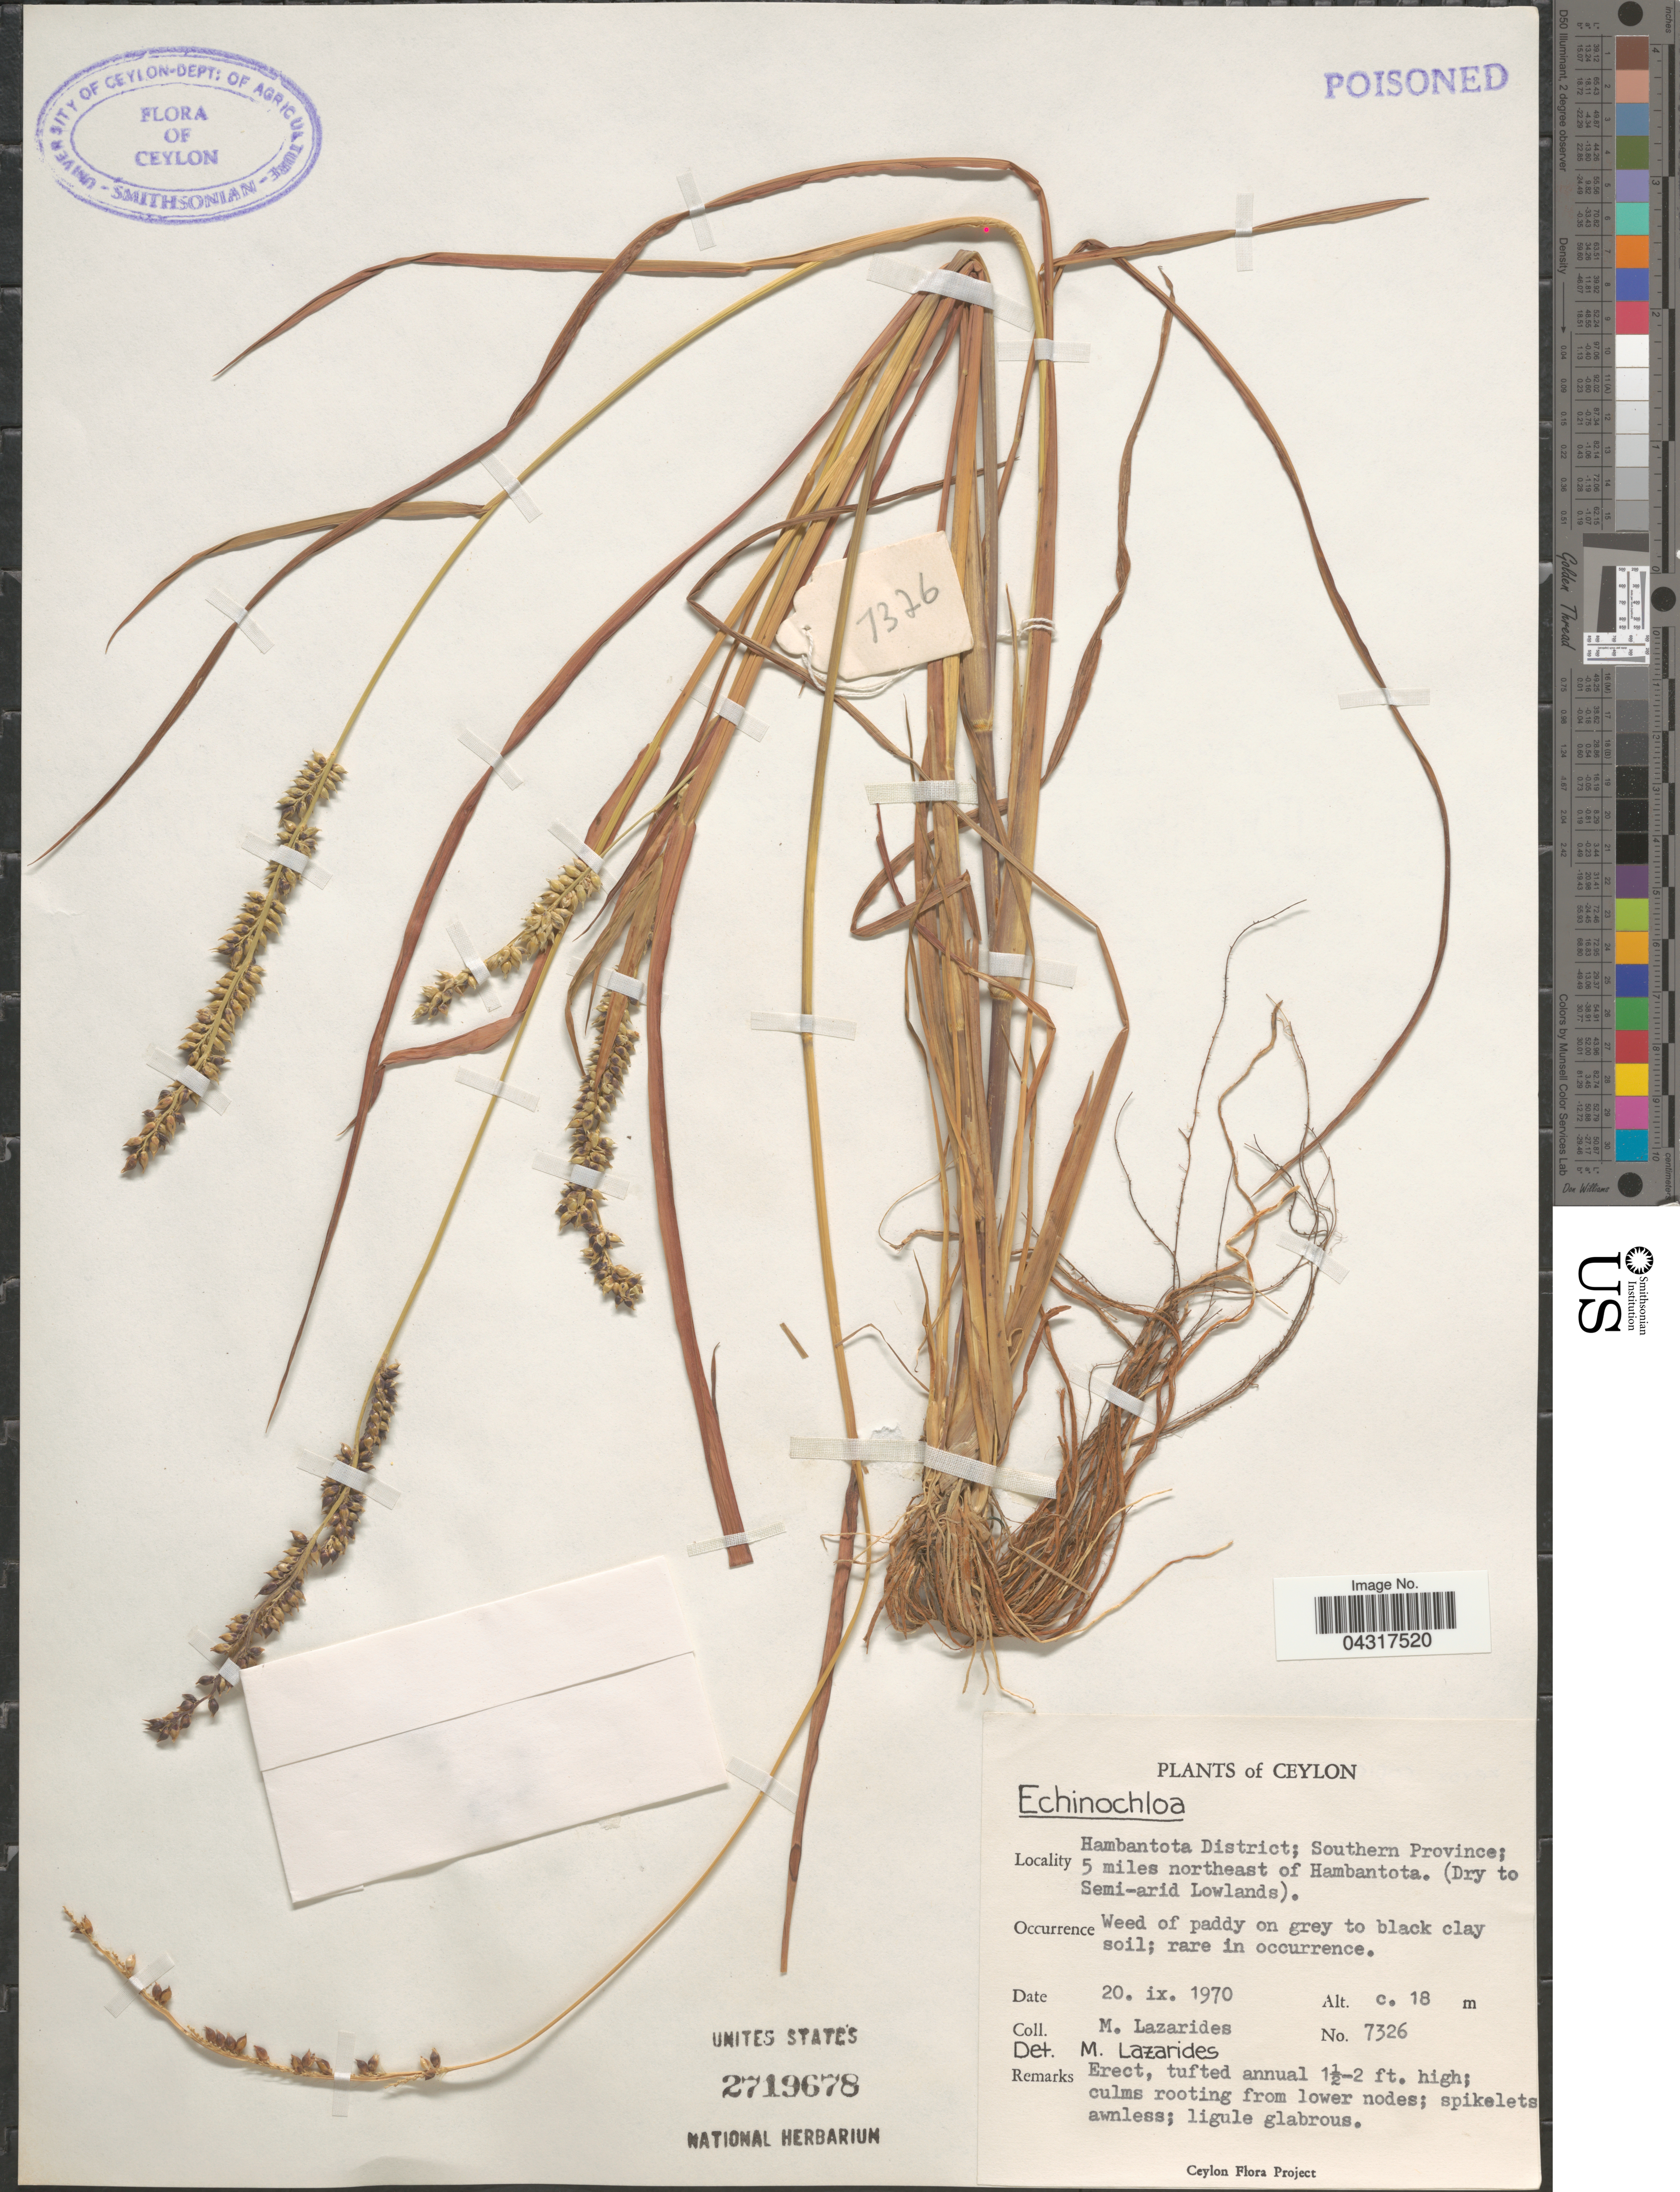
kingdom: Plantae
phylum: Tracheophyta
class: Liliopsida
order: Poales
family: Poaceae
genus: Echinochloa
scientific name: Echinochloa sp.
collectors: M. Lazarides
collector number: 7326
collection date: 1970-09-20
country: Sri Lanka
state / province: Southern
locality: Ceylon. Hambantota District; 5 miles northeast of Hambantota. (Dry to Semi-arid Lowlands).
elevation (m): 18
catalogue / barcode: US 2719678